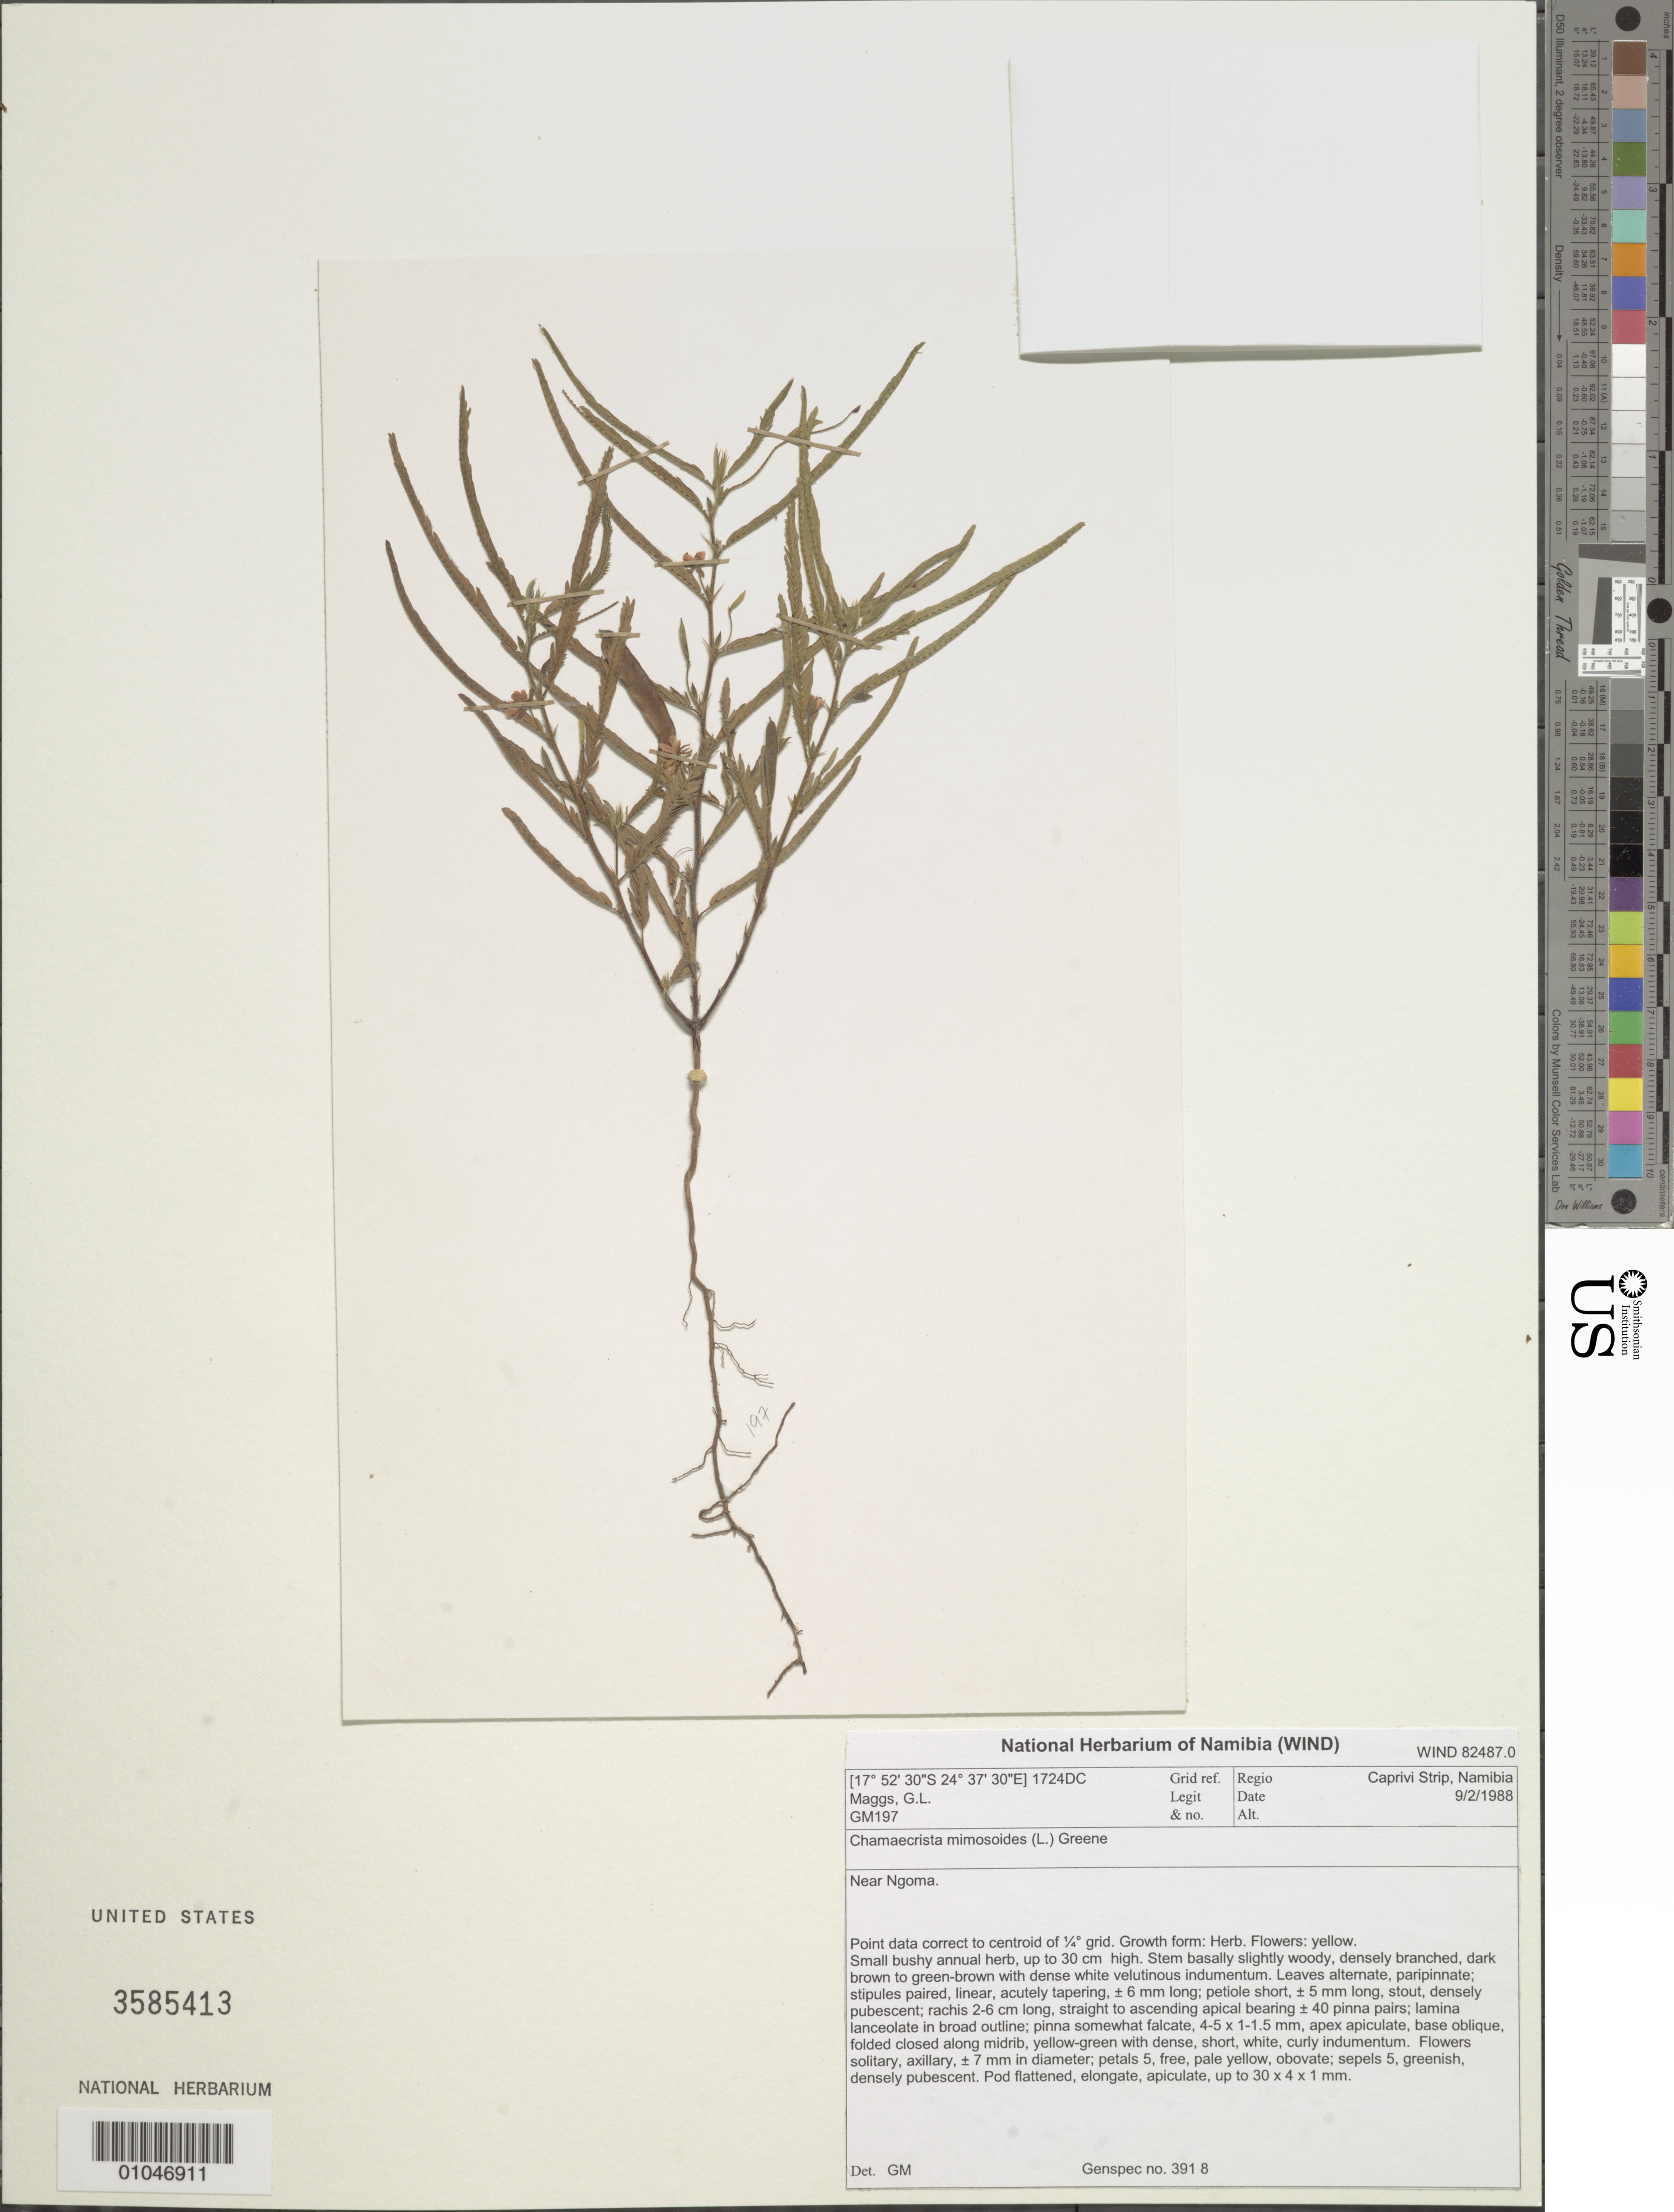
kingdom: Plantae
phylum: Tracheophyta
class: Magnoliopsida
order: Fabales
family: Fabaceae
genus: Chamaecrista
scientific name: Chamaecrista mimosoides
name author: (L.) Greene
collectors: G. L. Maggs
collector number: GM 197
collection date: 1988-02-09 or 1988-09-02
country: Namibia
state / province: Caprivi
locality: Near Ngoma, Caprivi Strip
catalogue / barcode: US 3585413